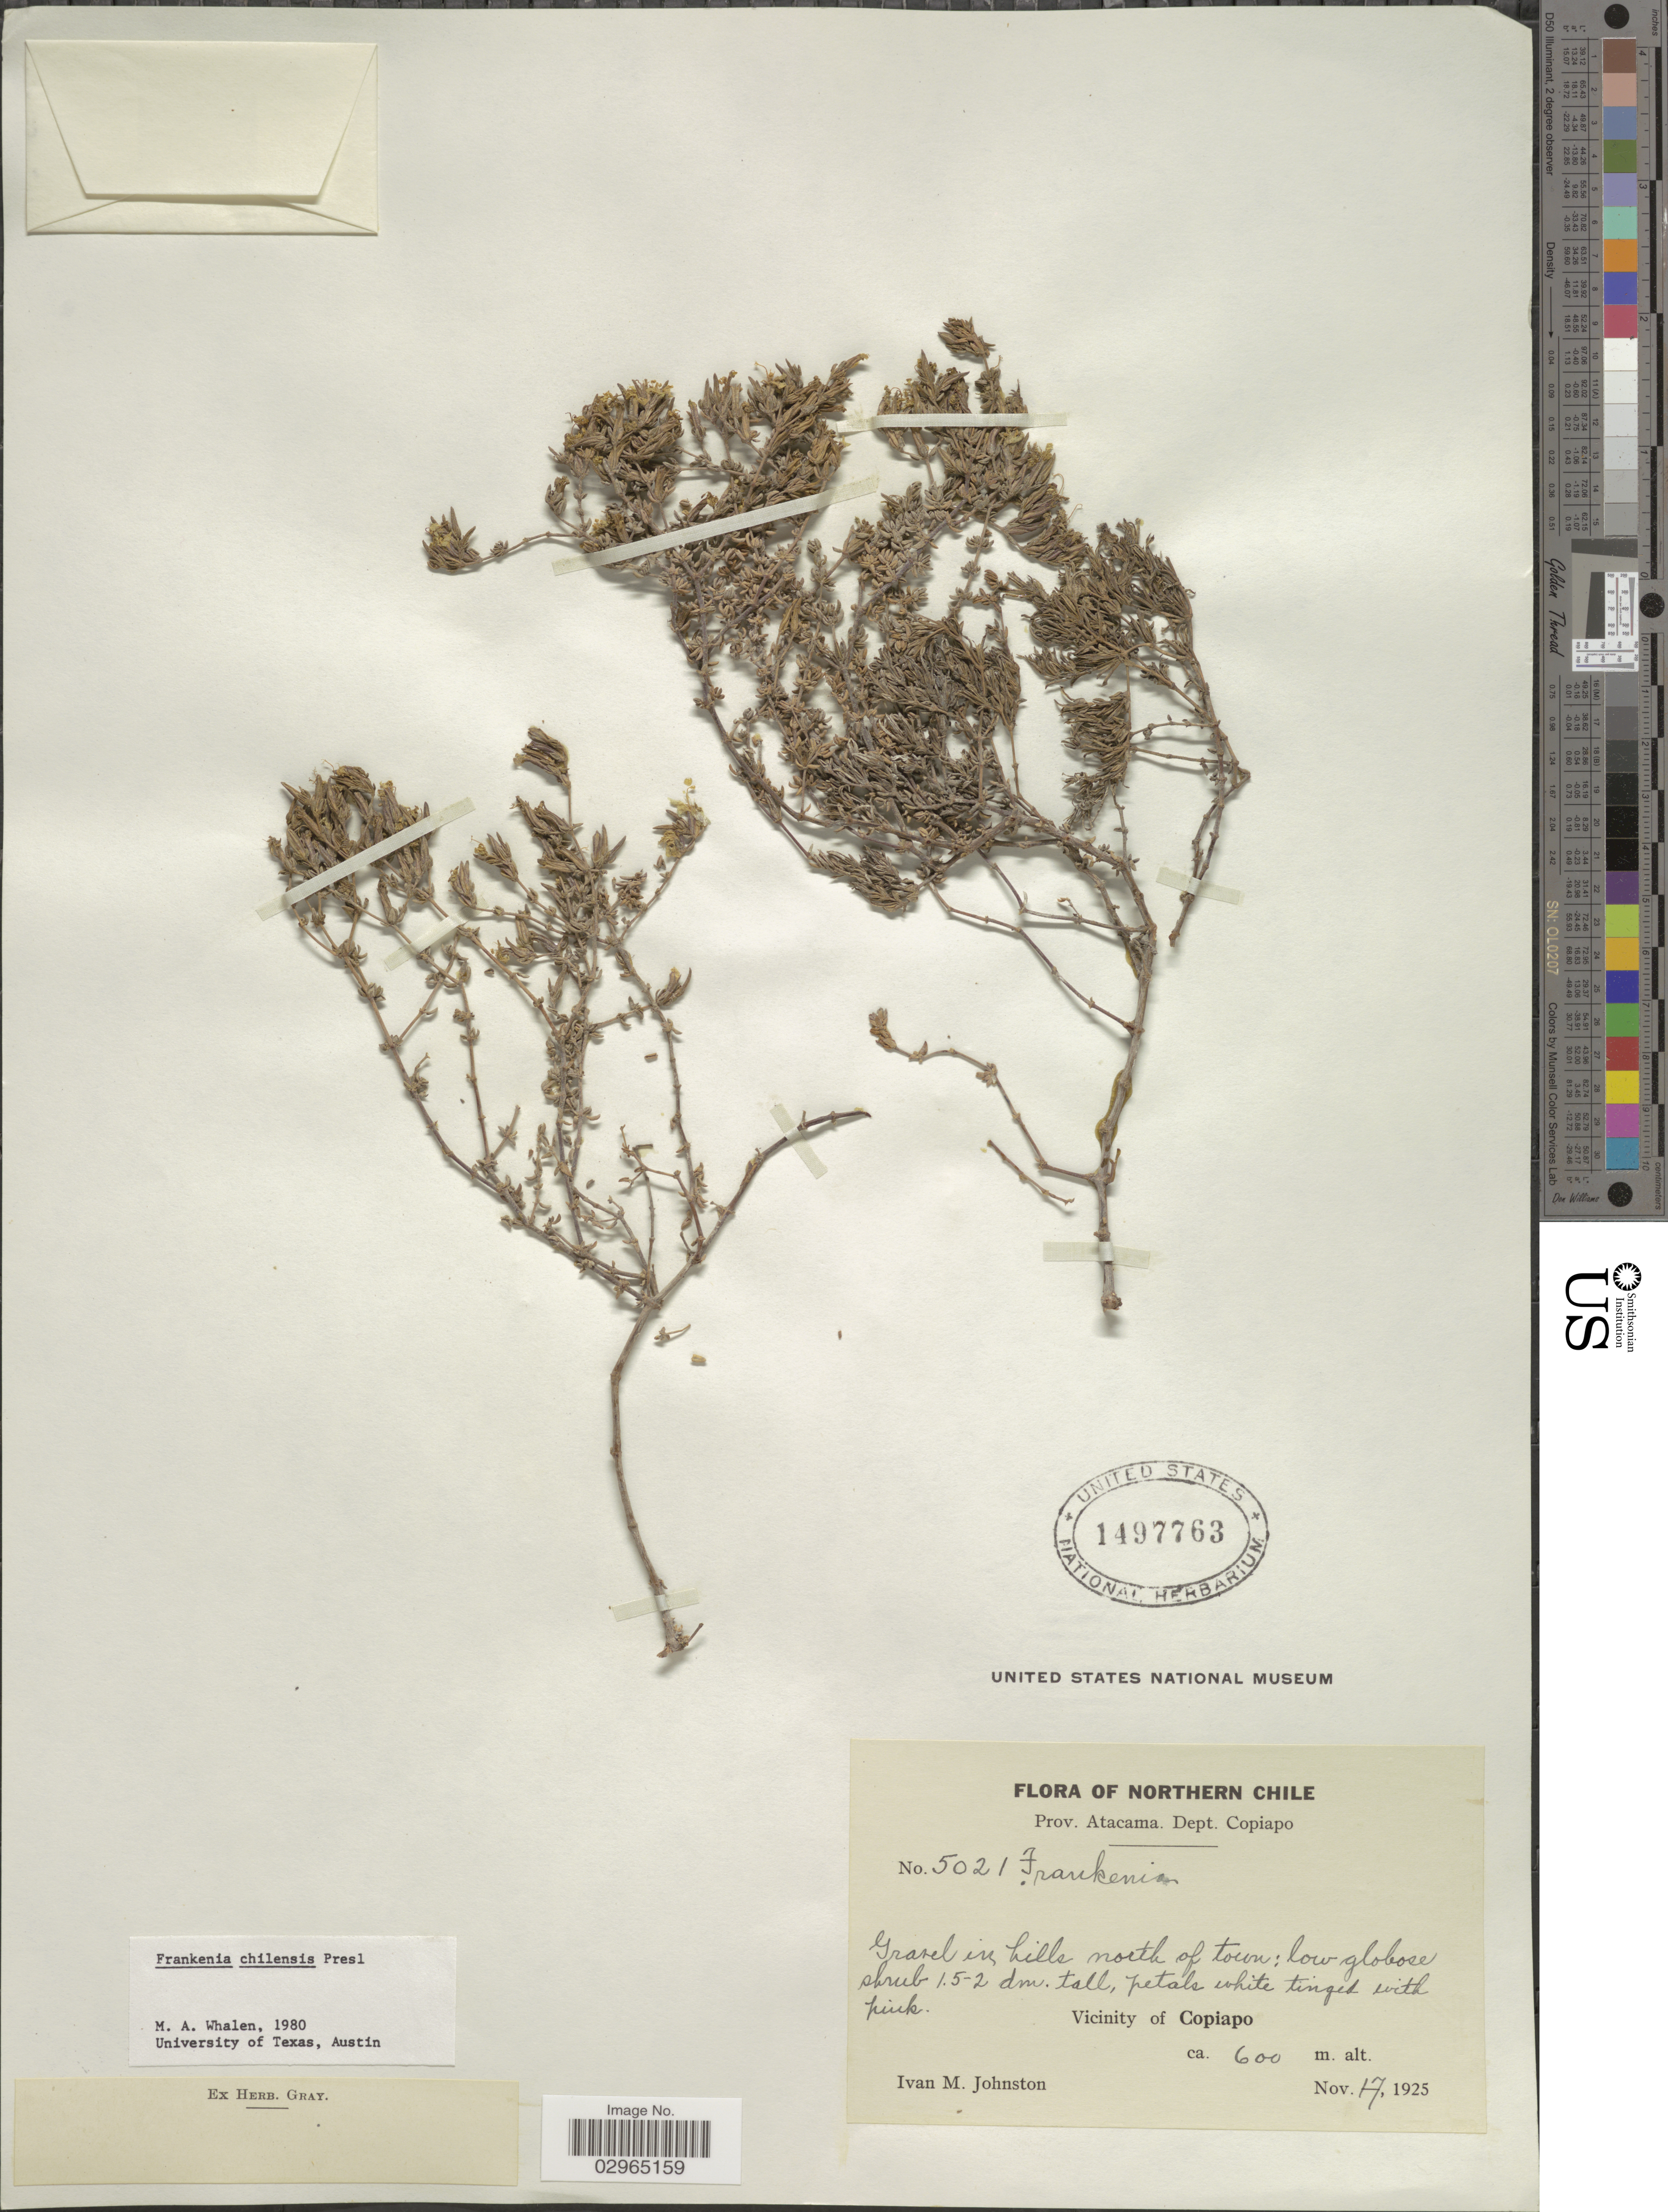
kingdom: Plantae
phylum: Tracheophyta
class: Magnoliopsida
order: Caryophyllales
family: Frankeniaceae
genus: Frankenia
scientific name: Frankenia chilensis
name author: C. Presl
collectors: I.M. Johnston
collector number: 5021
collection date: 1925-11-17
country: Chile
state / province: Atacama (III)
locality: Northern Chile. Dept. Copiapo. Vicinity of Copiapo.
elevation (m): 600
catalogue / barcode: US 1497763